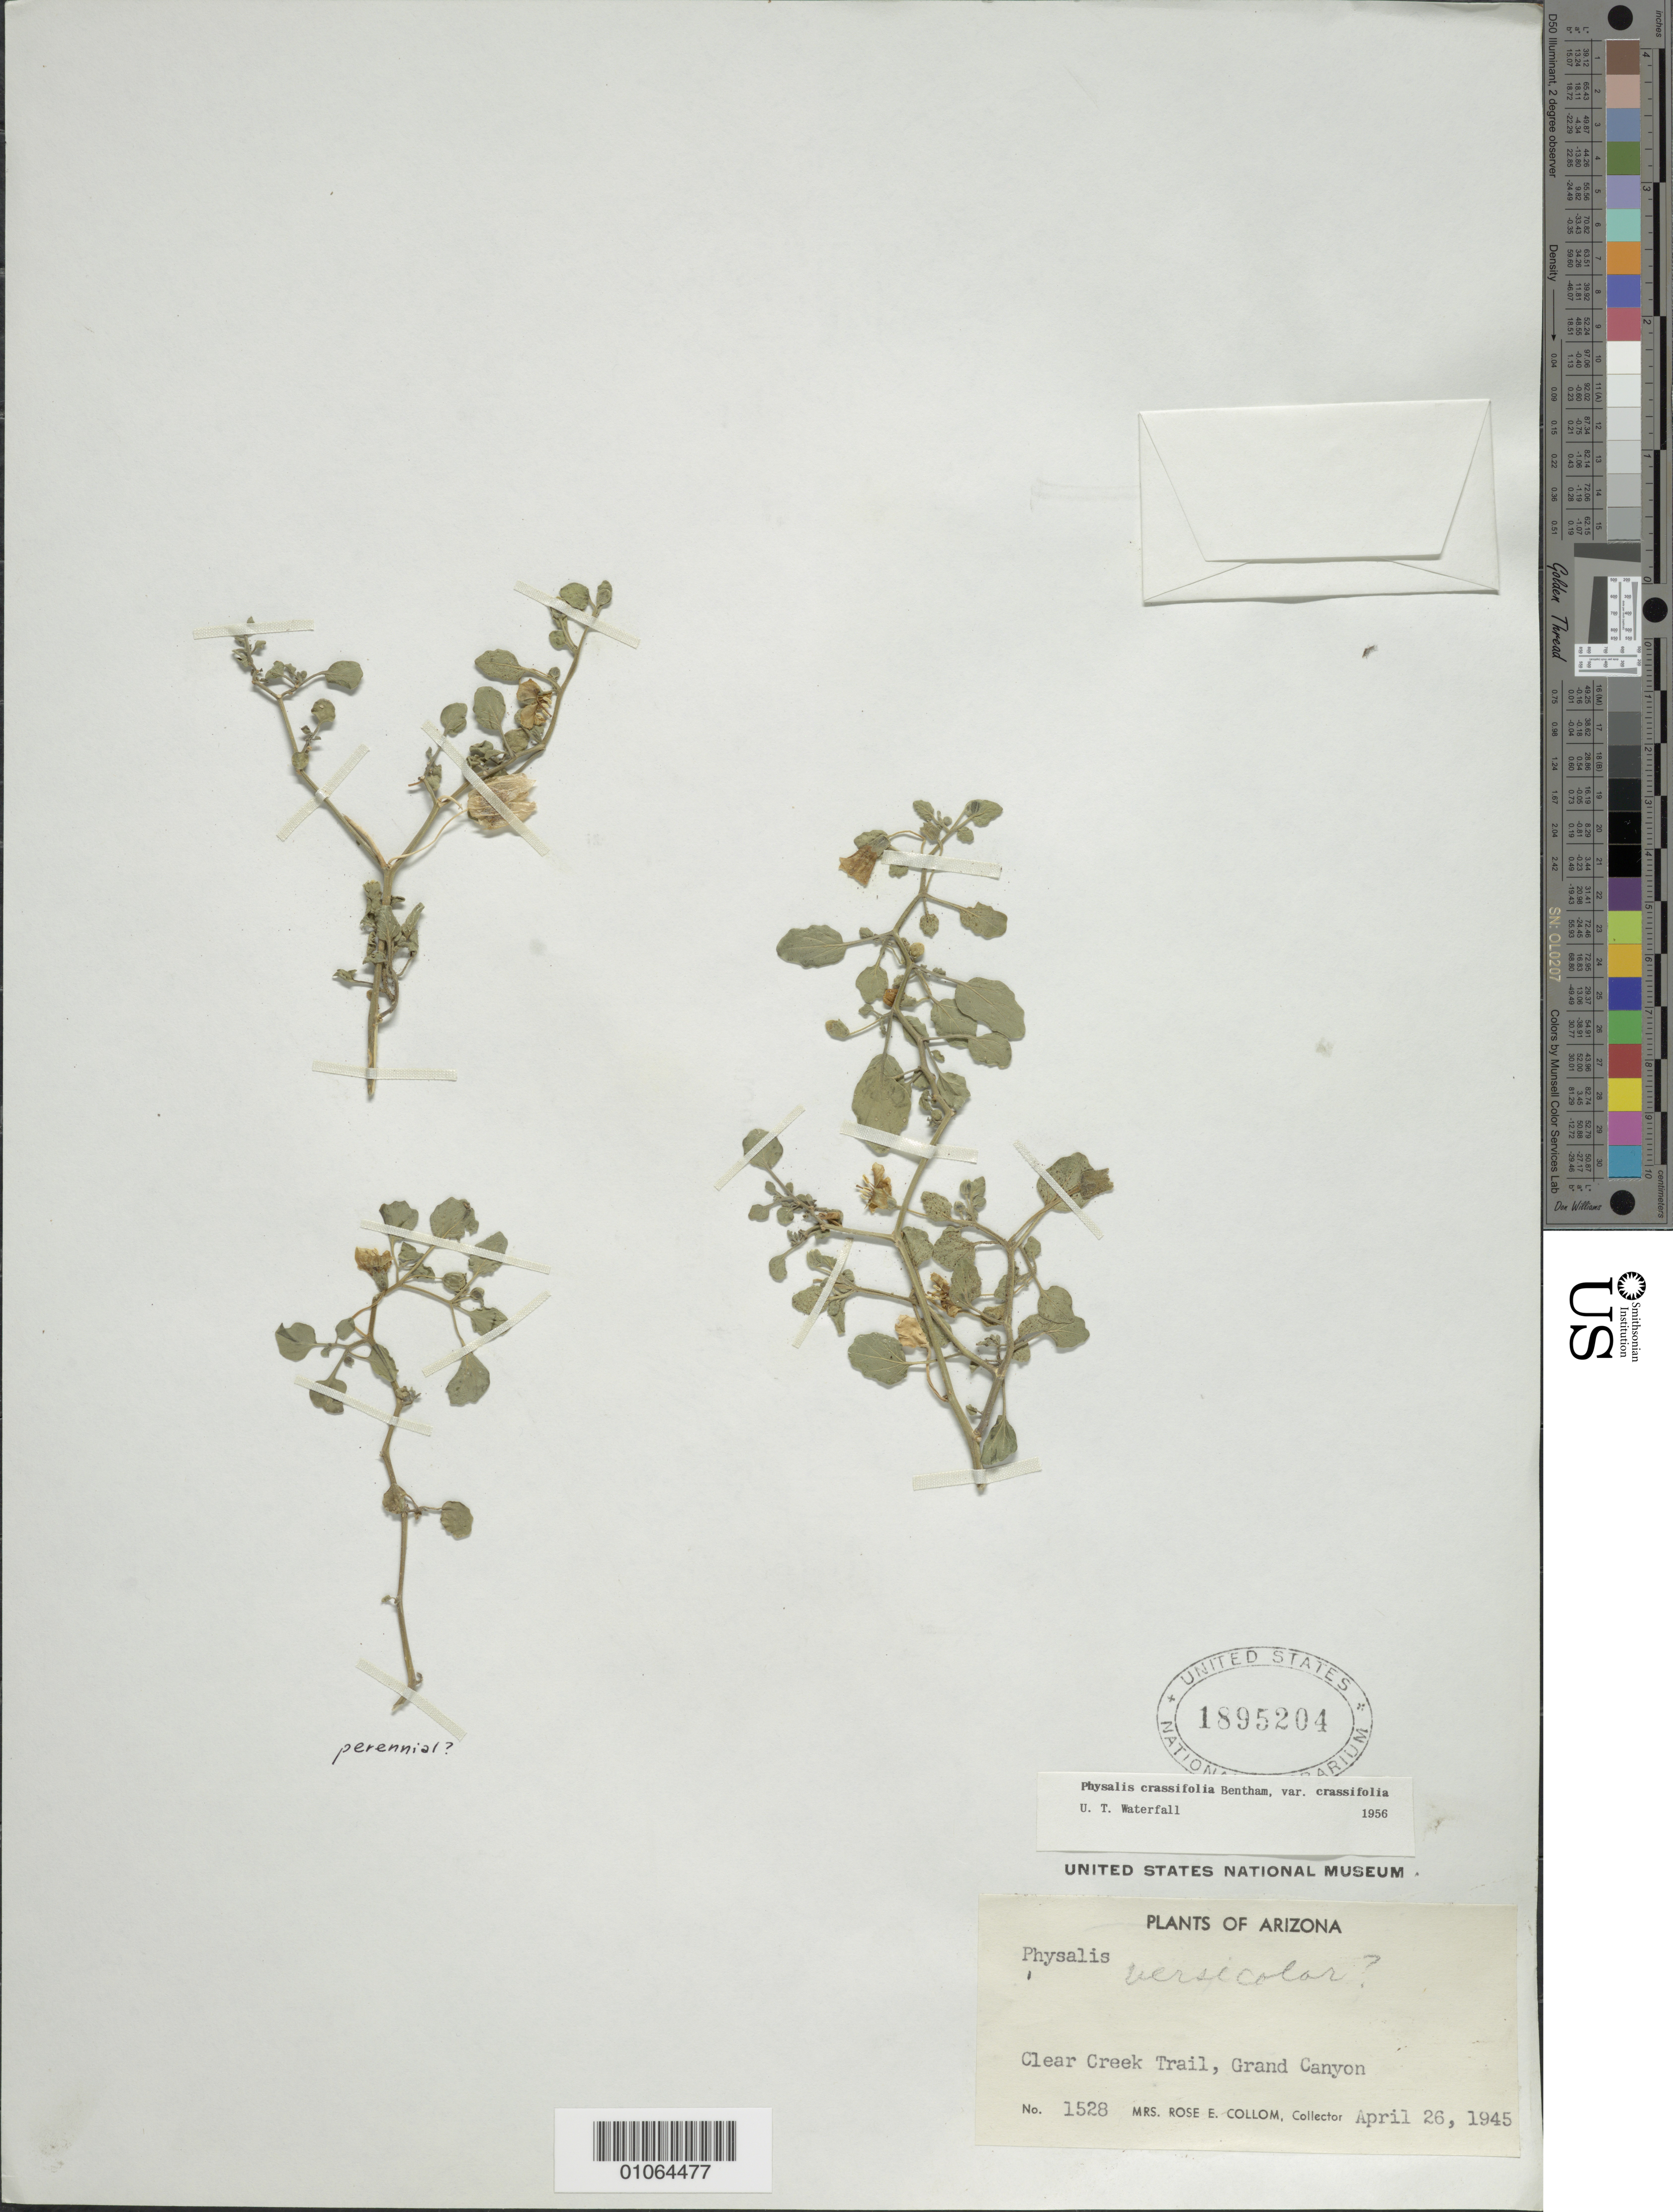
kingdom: Plantae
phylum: Tracheophyta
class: Magnoliopsida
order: Solanales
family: Solanaceae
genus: Physalis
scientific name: Physalis crassifolia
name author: Benth.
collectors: R. E. Collom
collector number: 1528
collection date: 1945-04-26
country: United States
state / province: Arizona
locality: Clear Creek Trail, Grand Canyon.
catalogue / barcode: US 1895204